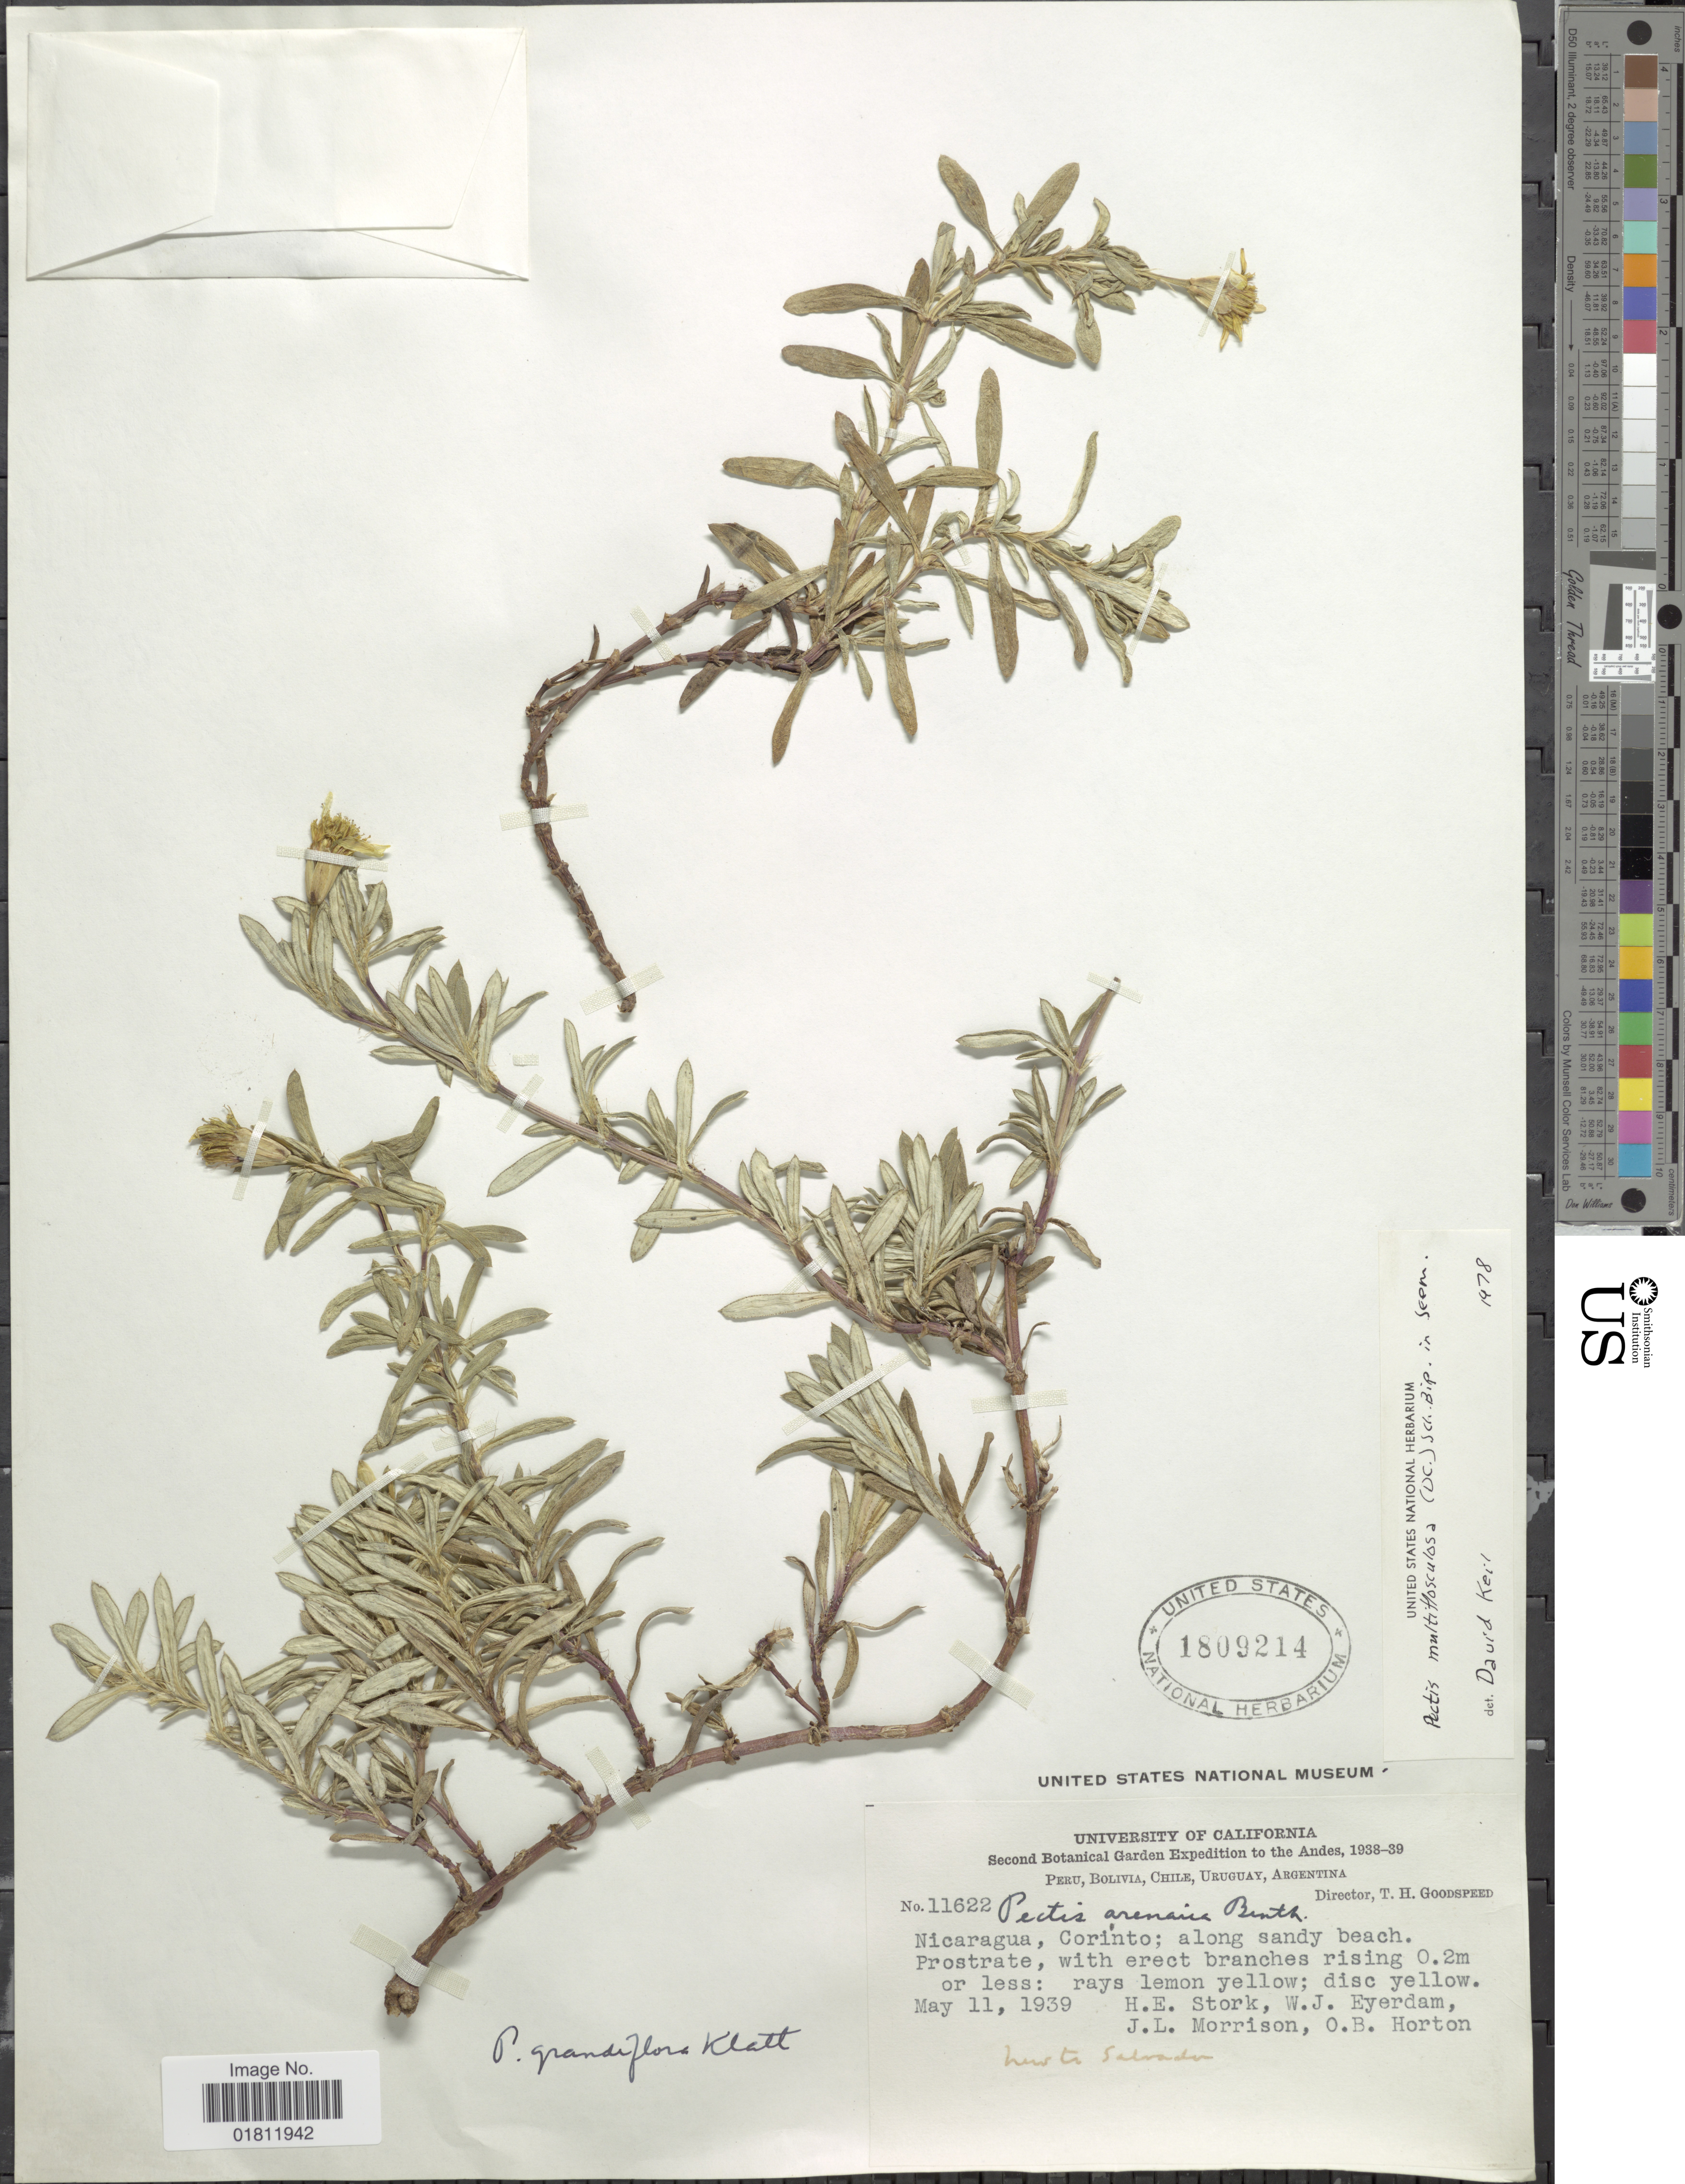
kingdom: Plantae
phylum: Tracheophyta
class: Magnoliopsida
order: Asterales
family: Asteraceae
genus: Pectis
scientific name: Pectis multiflosculosa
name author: (DC.) Sch. Bip.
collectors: H. E. Stork, W. J. Eyerdam, J. L. Morrison & O. B. Horton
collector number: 11622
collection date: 1939-05-11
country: Nicaragua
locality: Nicaragua, Corinto; along sandy beach.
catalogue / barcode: US 1809214